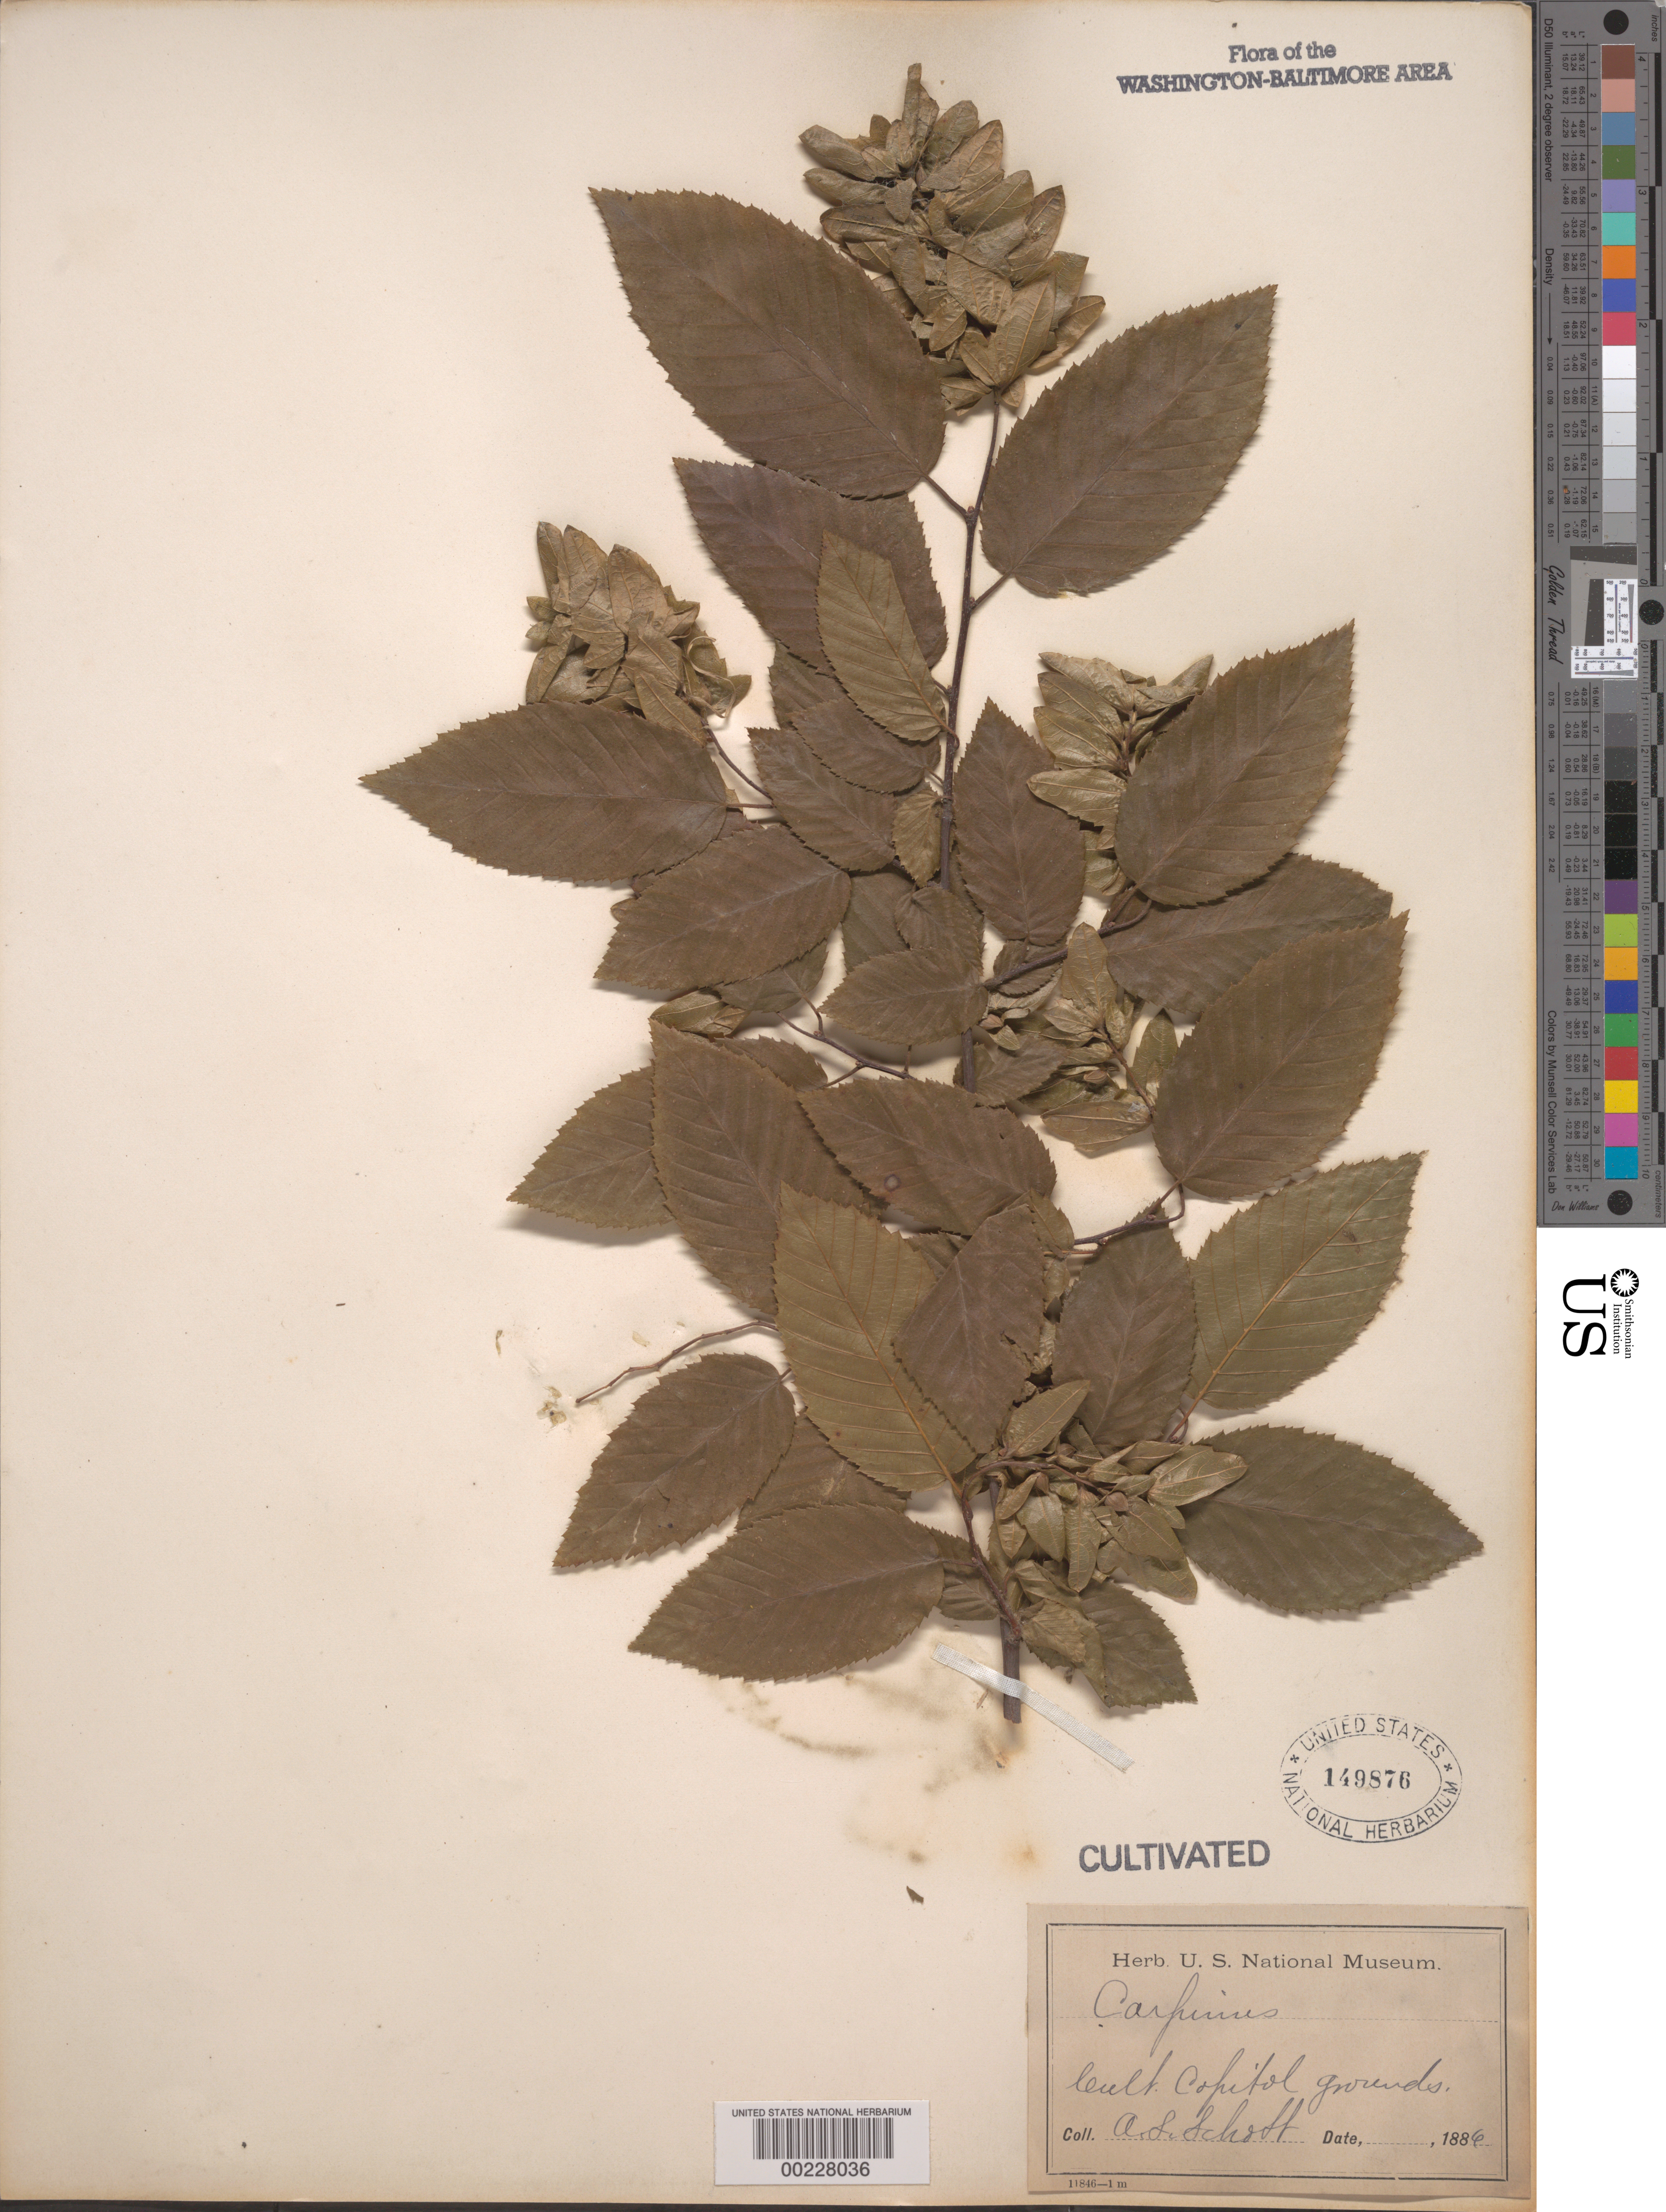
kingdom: Plantae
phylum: Tracheophyta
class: Magnoliopsida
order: Fagales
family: Betulaceae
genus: Carpinus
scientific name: Carpinus sp.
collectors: A. L. Schott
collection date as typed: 1886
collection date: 1886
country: United States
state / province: District of Columbia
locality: Capitol grounds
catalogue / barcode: US 149876